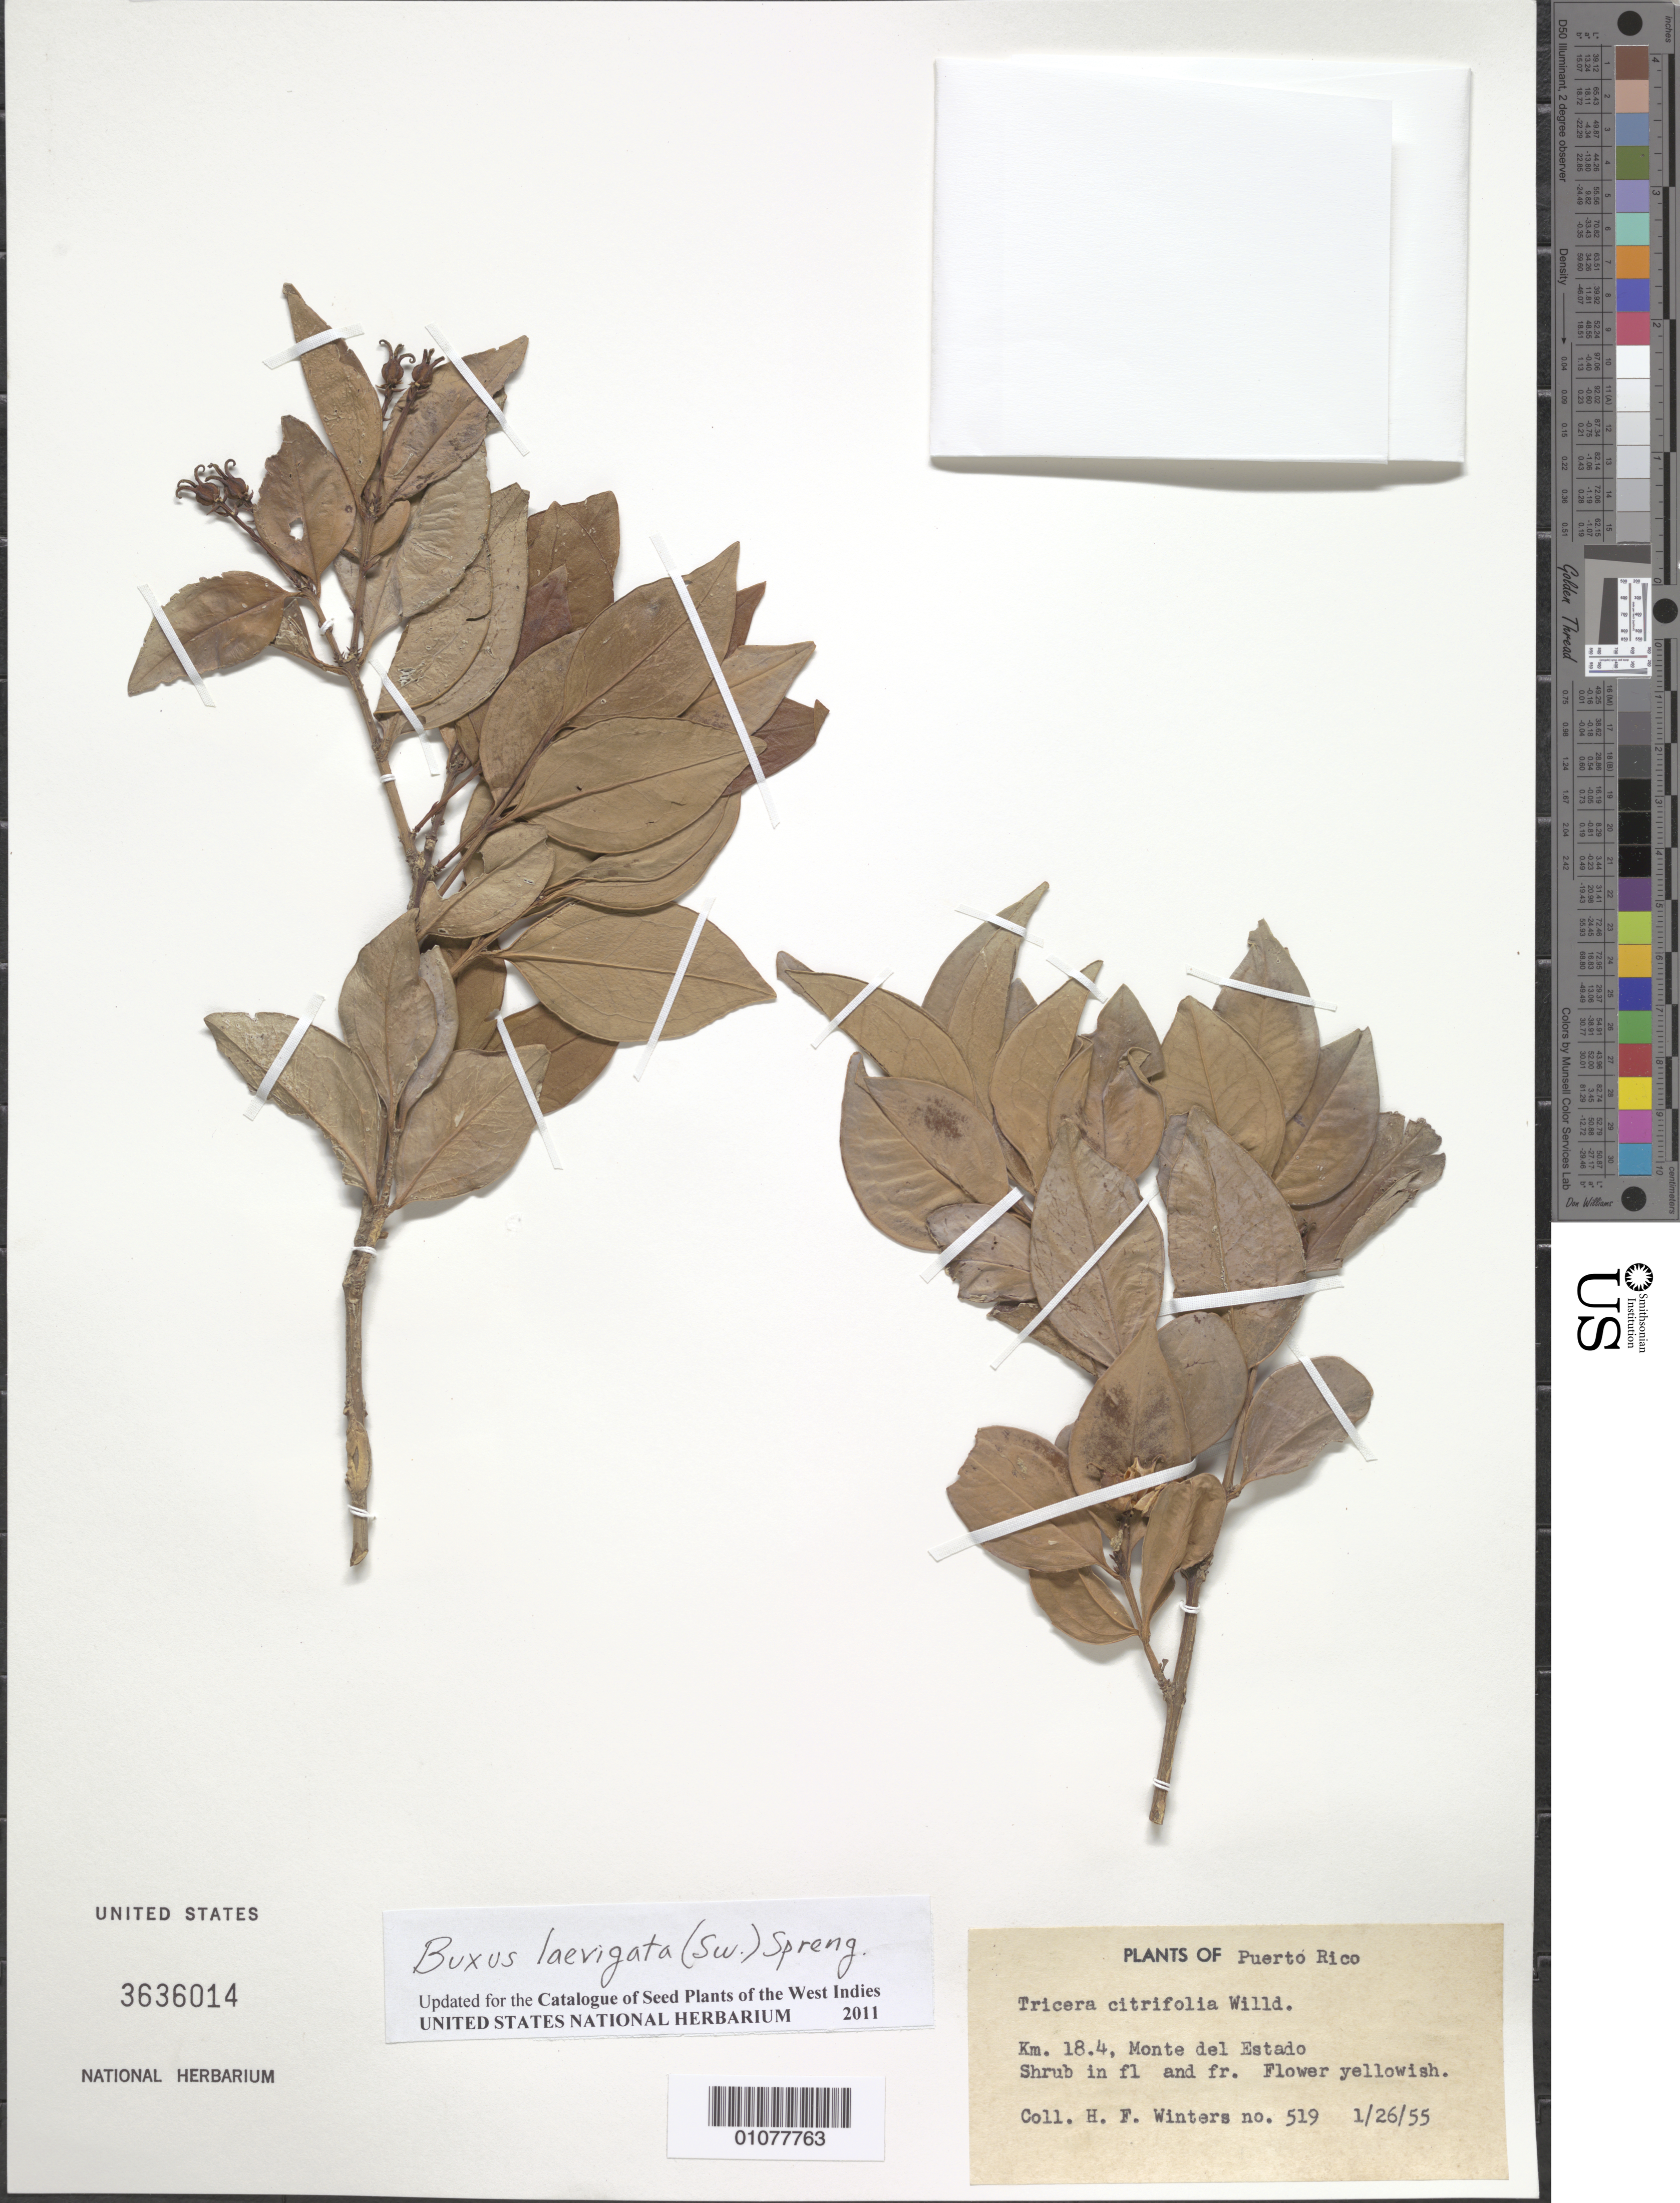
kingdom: Plantae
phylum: Tracheophyta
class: Magnoliopsida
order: Buxales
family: Buxaceae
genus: Buxus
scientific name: Buxus laevigata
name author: (Sw.) Spreng.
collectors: H. Winters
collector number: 519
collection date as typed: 26 Jan 1955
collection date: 1955-01-26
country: Puerto Rico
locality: Monte del Estado, Km. 18.4.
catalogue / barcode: US 3636014